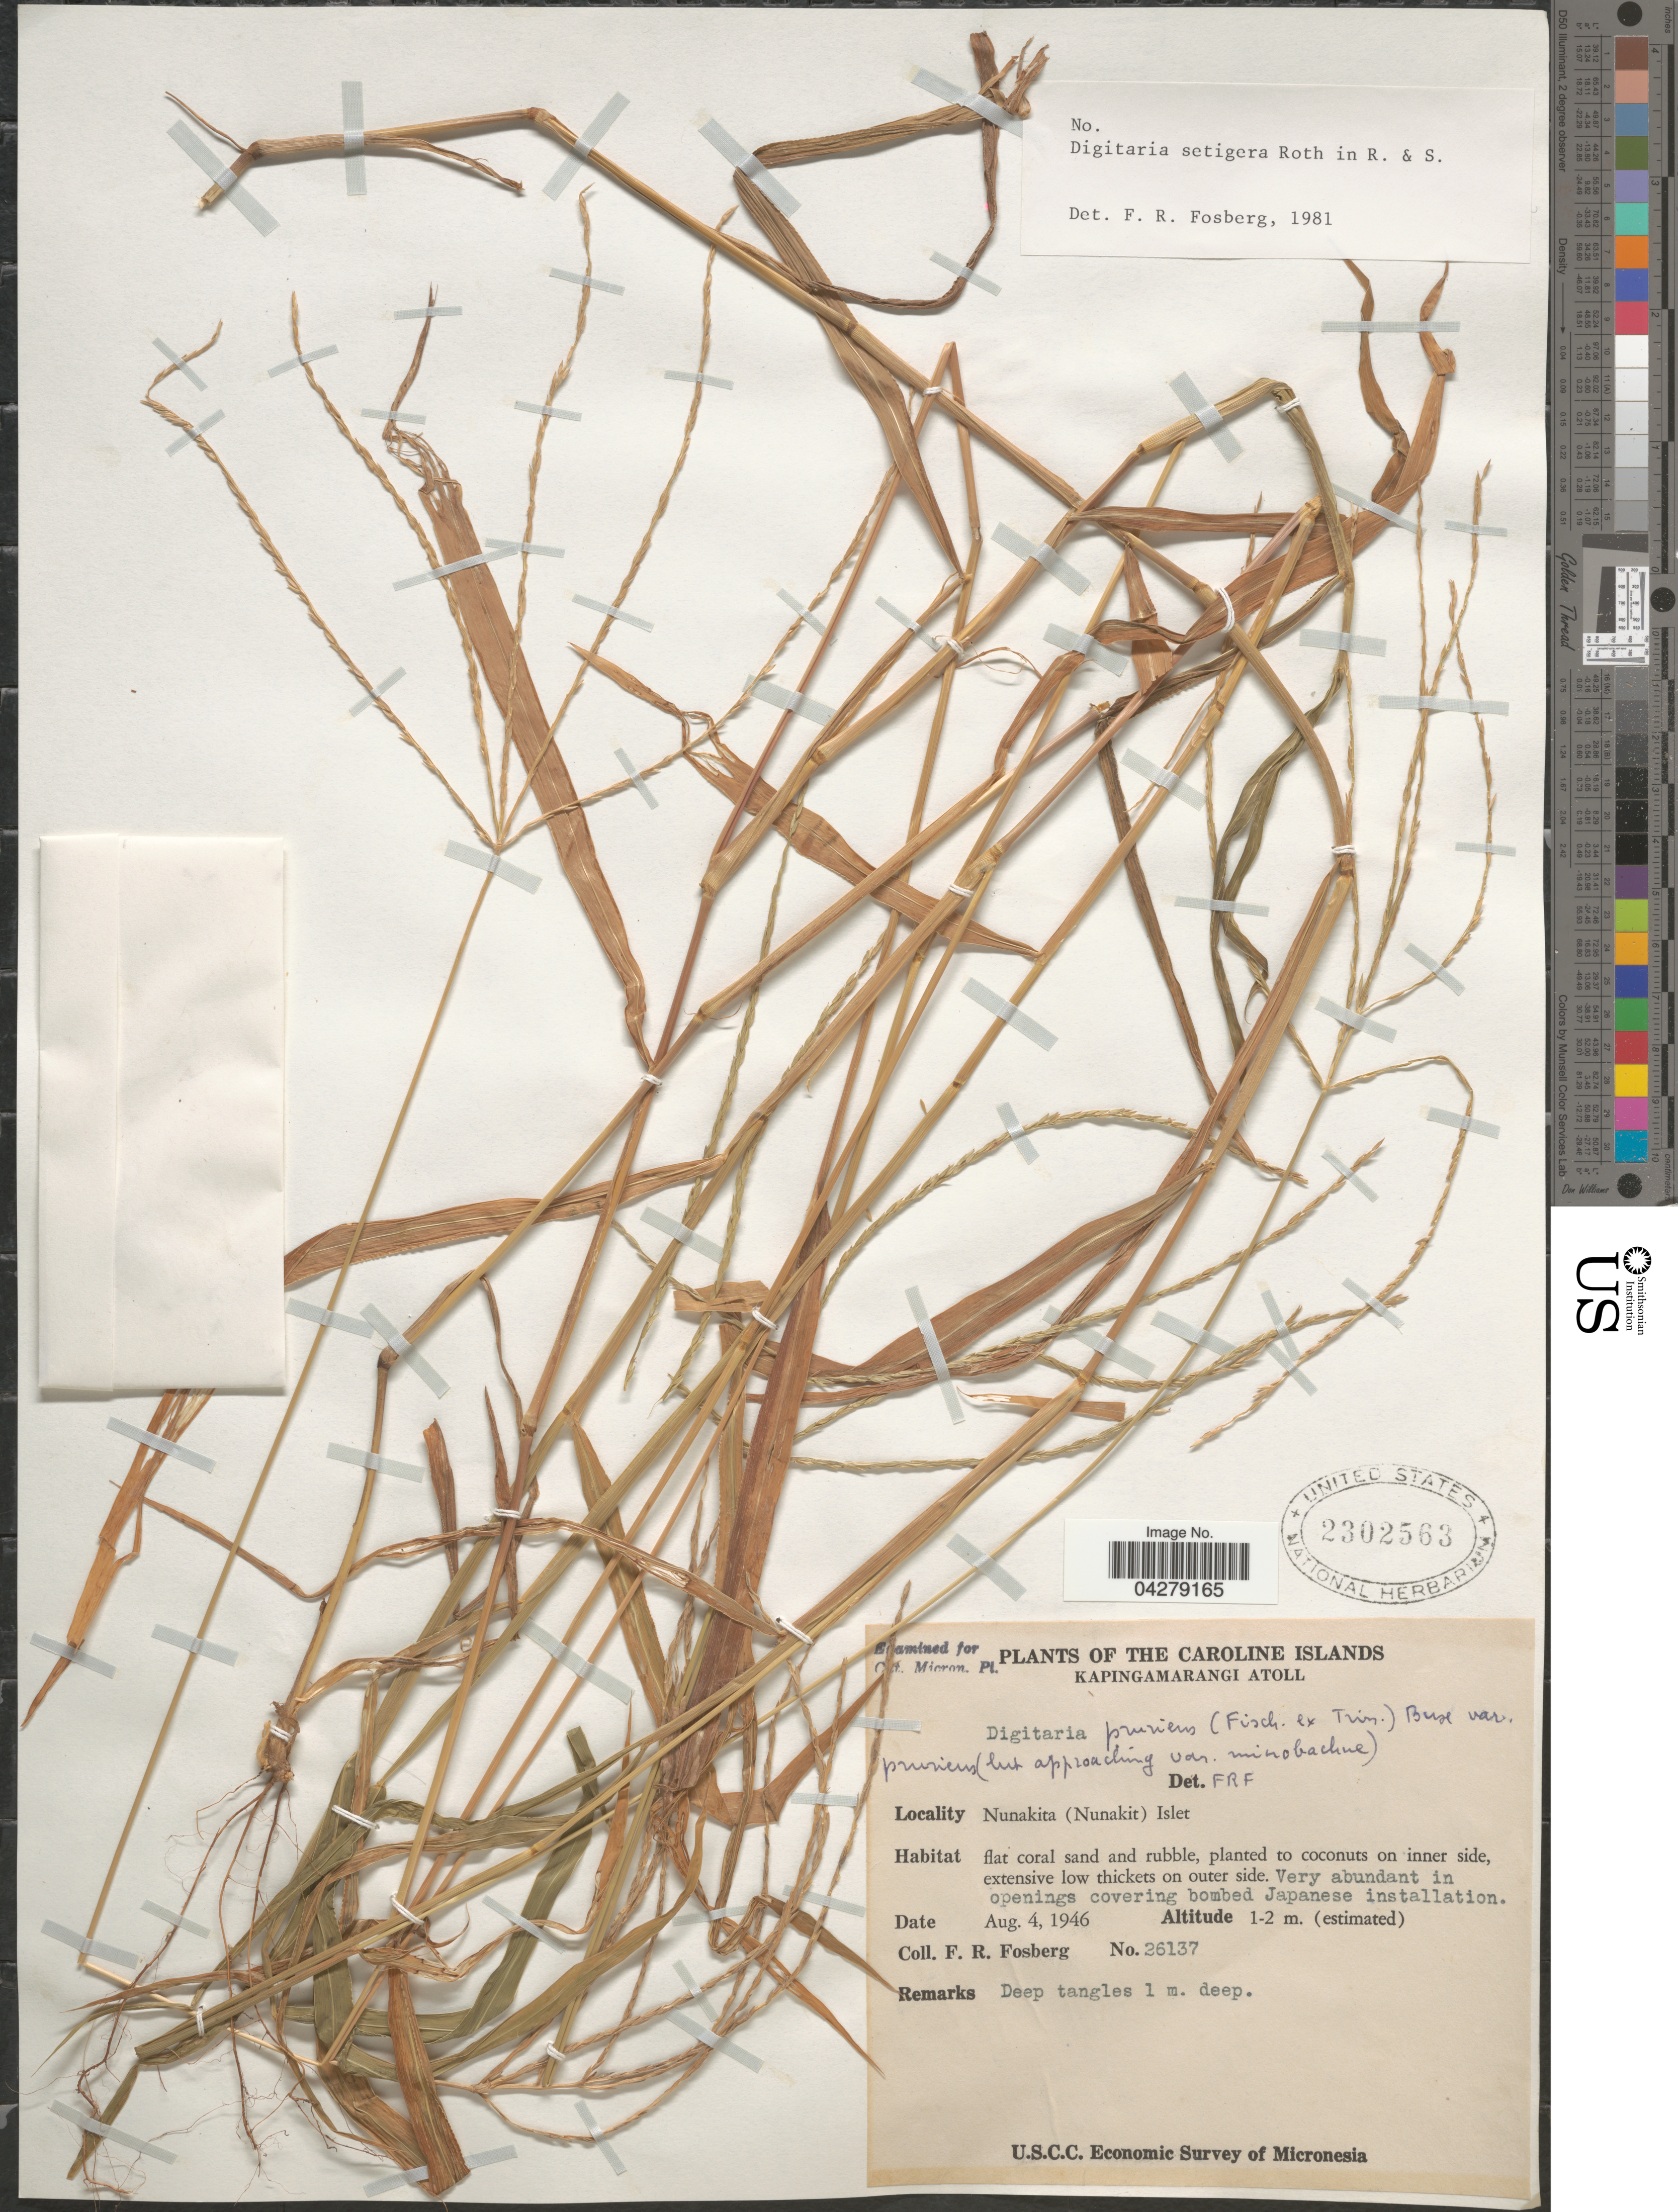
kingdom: Plantae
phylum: Tracheophyta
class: Liliopsida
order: Poales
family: Poaceae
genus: Digitaria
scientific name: Digitaria setigera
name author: Roth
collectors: F. R. Fosberg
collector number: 26137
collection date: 1946-08-04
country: Micronesia, Federated States of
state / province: Pohnpei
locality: The Caroline Islands. Kapingamarangi Atoll. Nunakita (Nunakit) Islet. U.S.C.C. Economic Survey of Micronesia.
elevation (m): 1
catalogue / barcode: US 2302563